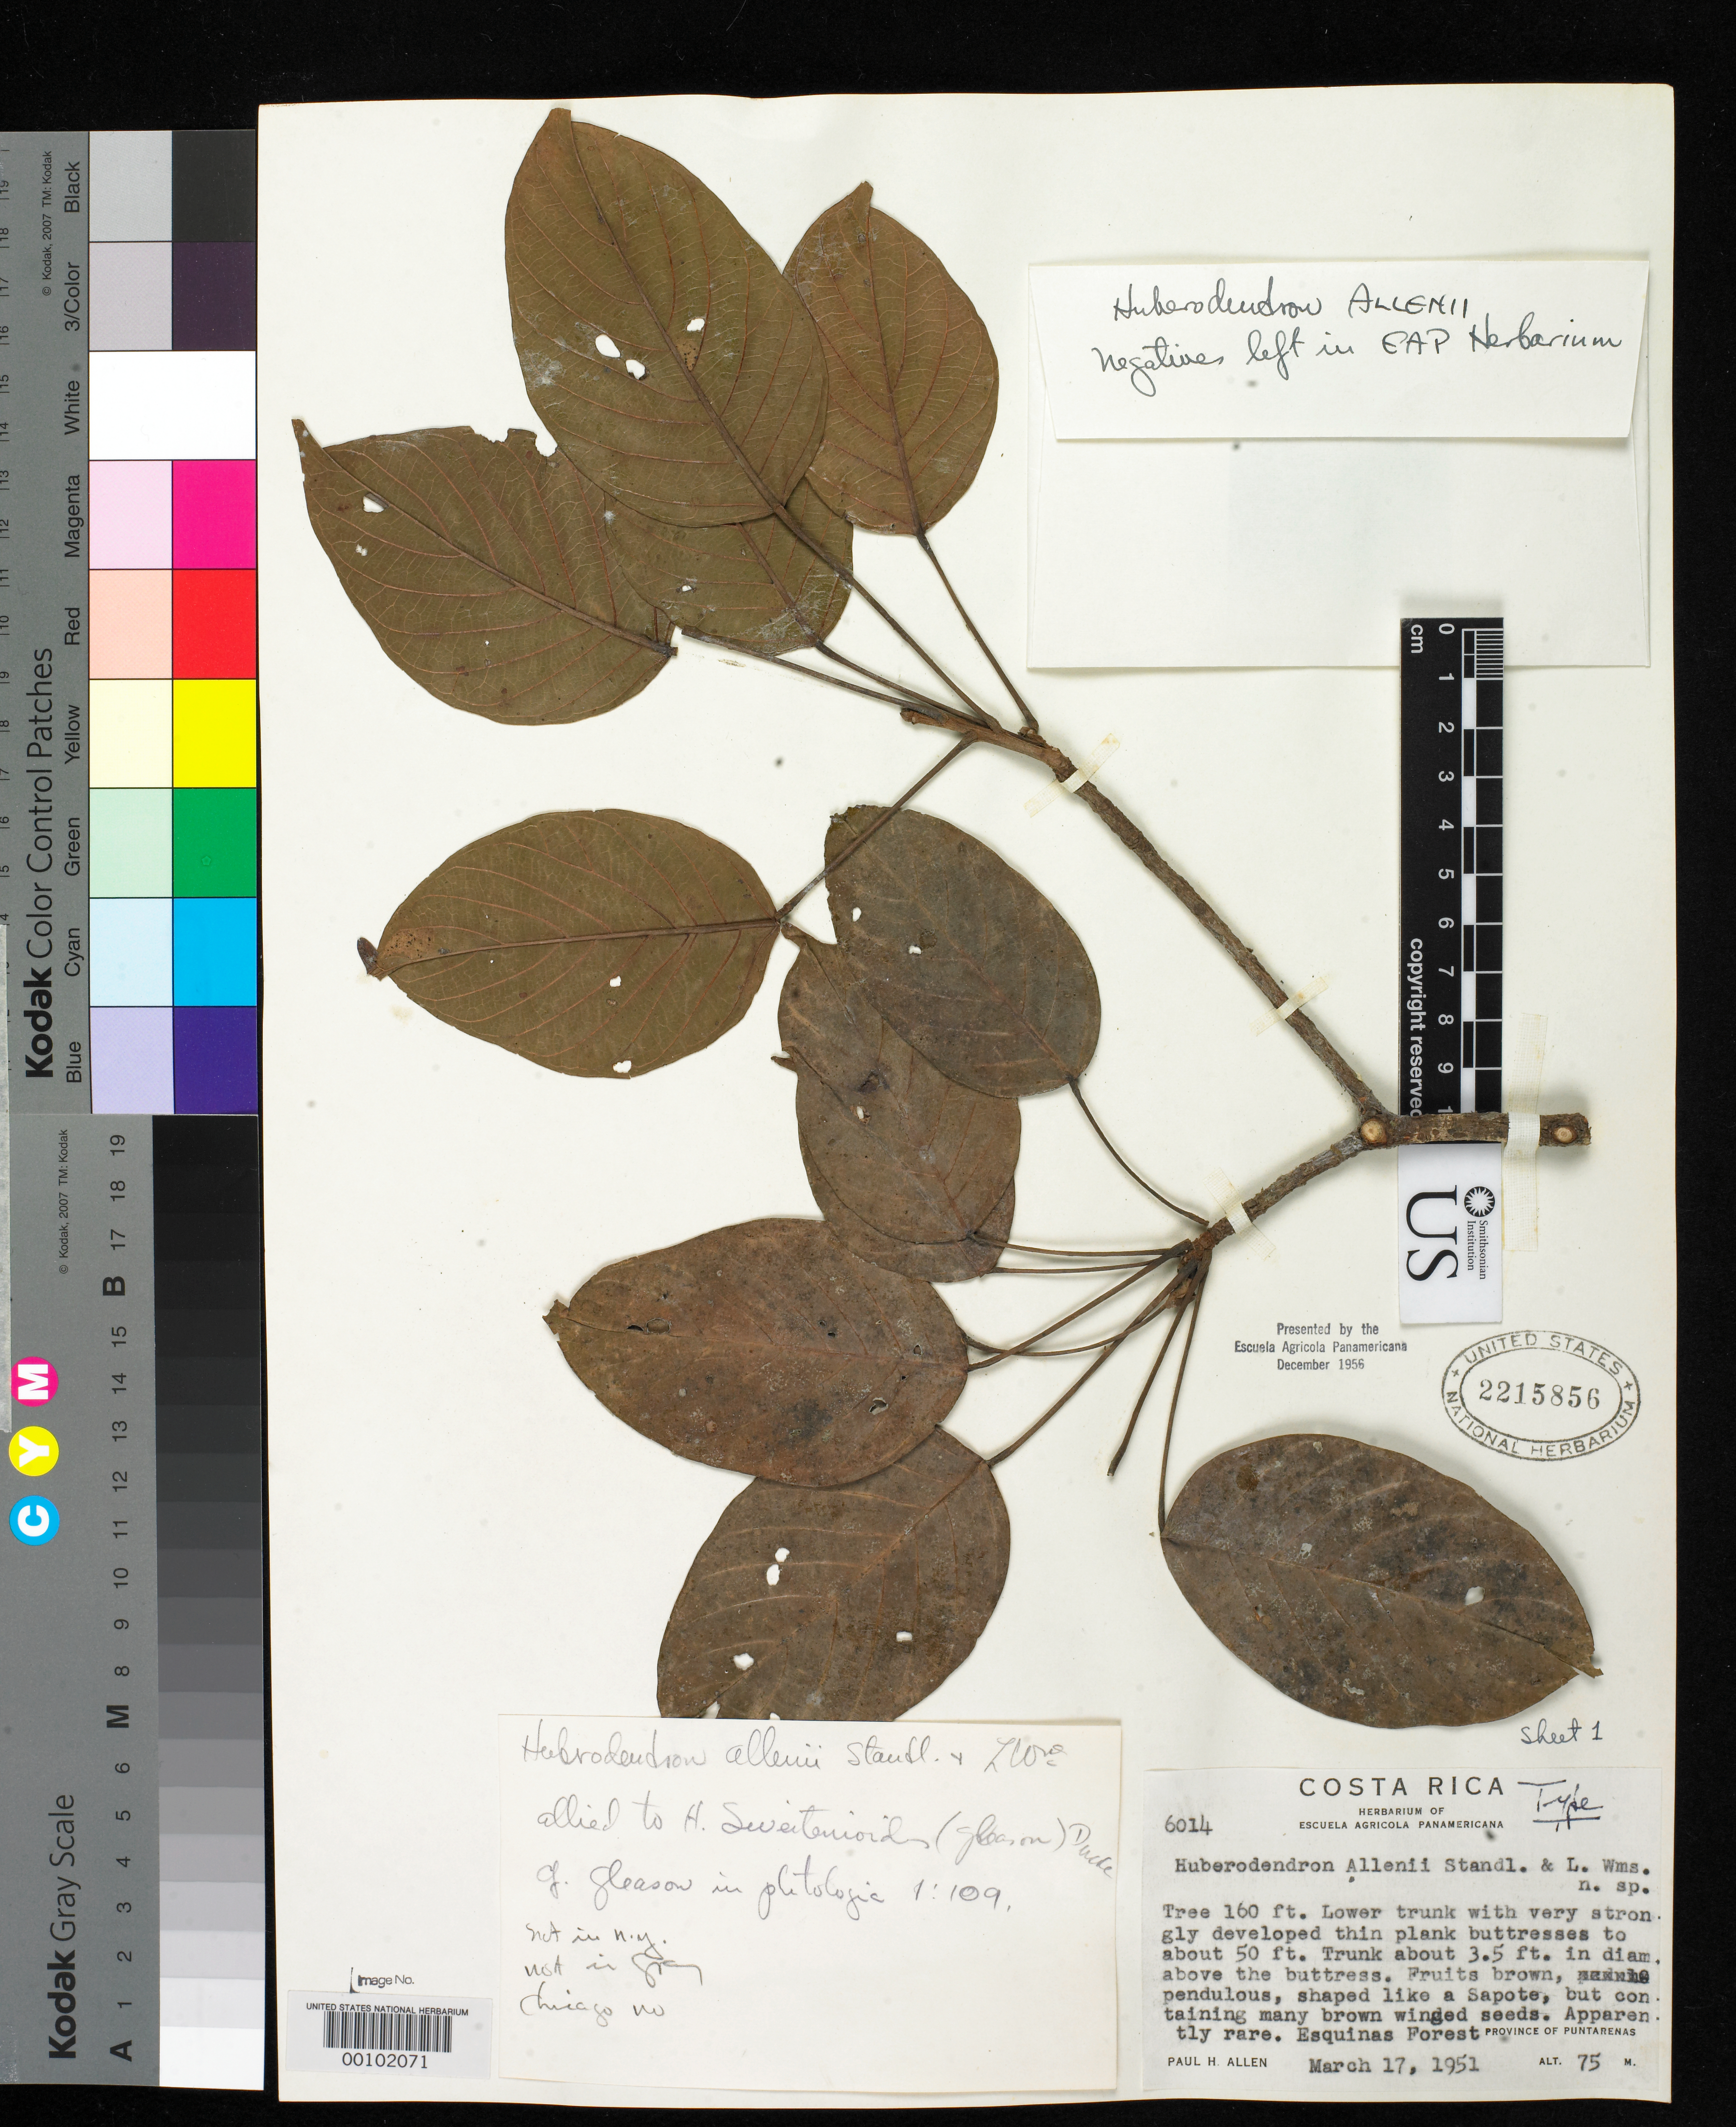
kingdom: Plantae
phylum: Tracheophyta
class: Magnoliopsida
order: Malvales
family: Malvaceae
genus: Huberodendron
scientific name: Huberodendron allenii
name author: Standl. & L.O. Williams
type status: Isotype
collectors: P. H. Allen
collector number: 6014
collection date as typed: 17 Mar 1951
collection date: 1951-03-17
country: Costa Rica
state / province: Puntarenas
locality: Esquinas forest.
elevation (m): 75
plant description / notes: "Presented by the Escuela Agricola Panamericana December 1956." Type material transferred from EAP to US. This sheet annotated "Type" and "sheet 1", possibly the holotype but interpreted as isotype with holotype still at EAP (see Dorr et al. 2009, Taxon 58: 993-1001).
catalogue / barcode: US 2215856